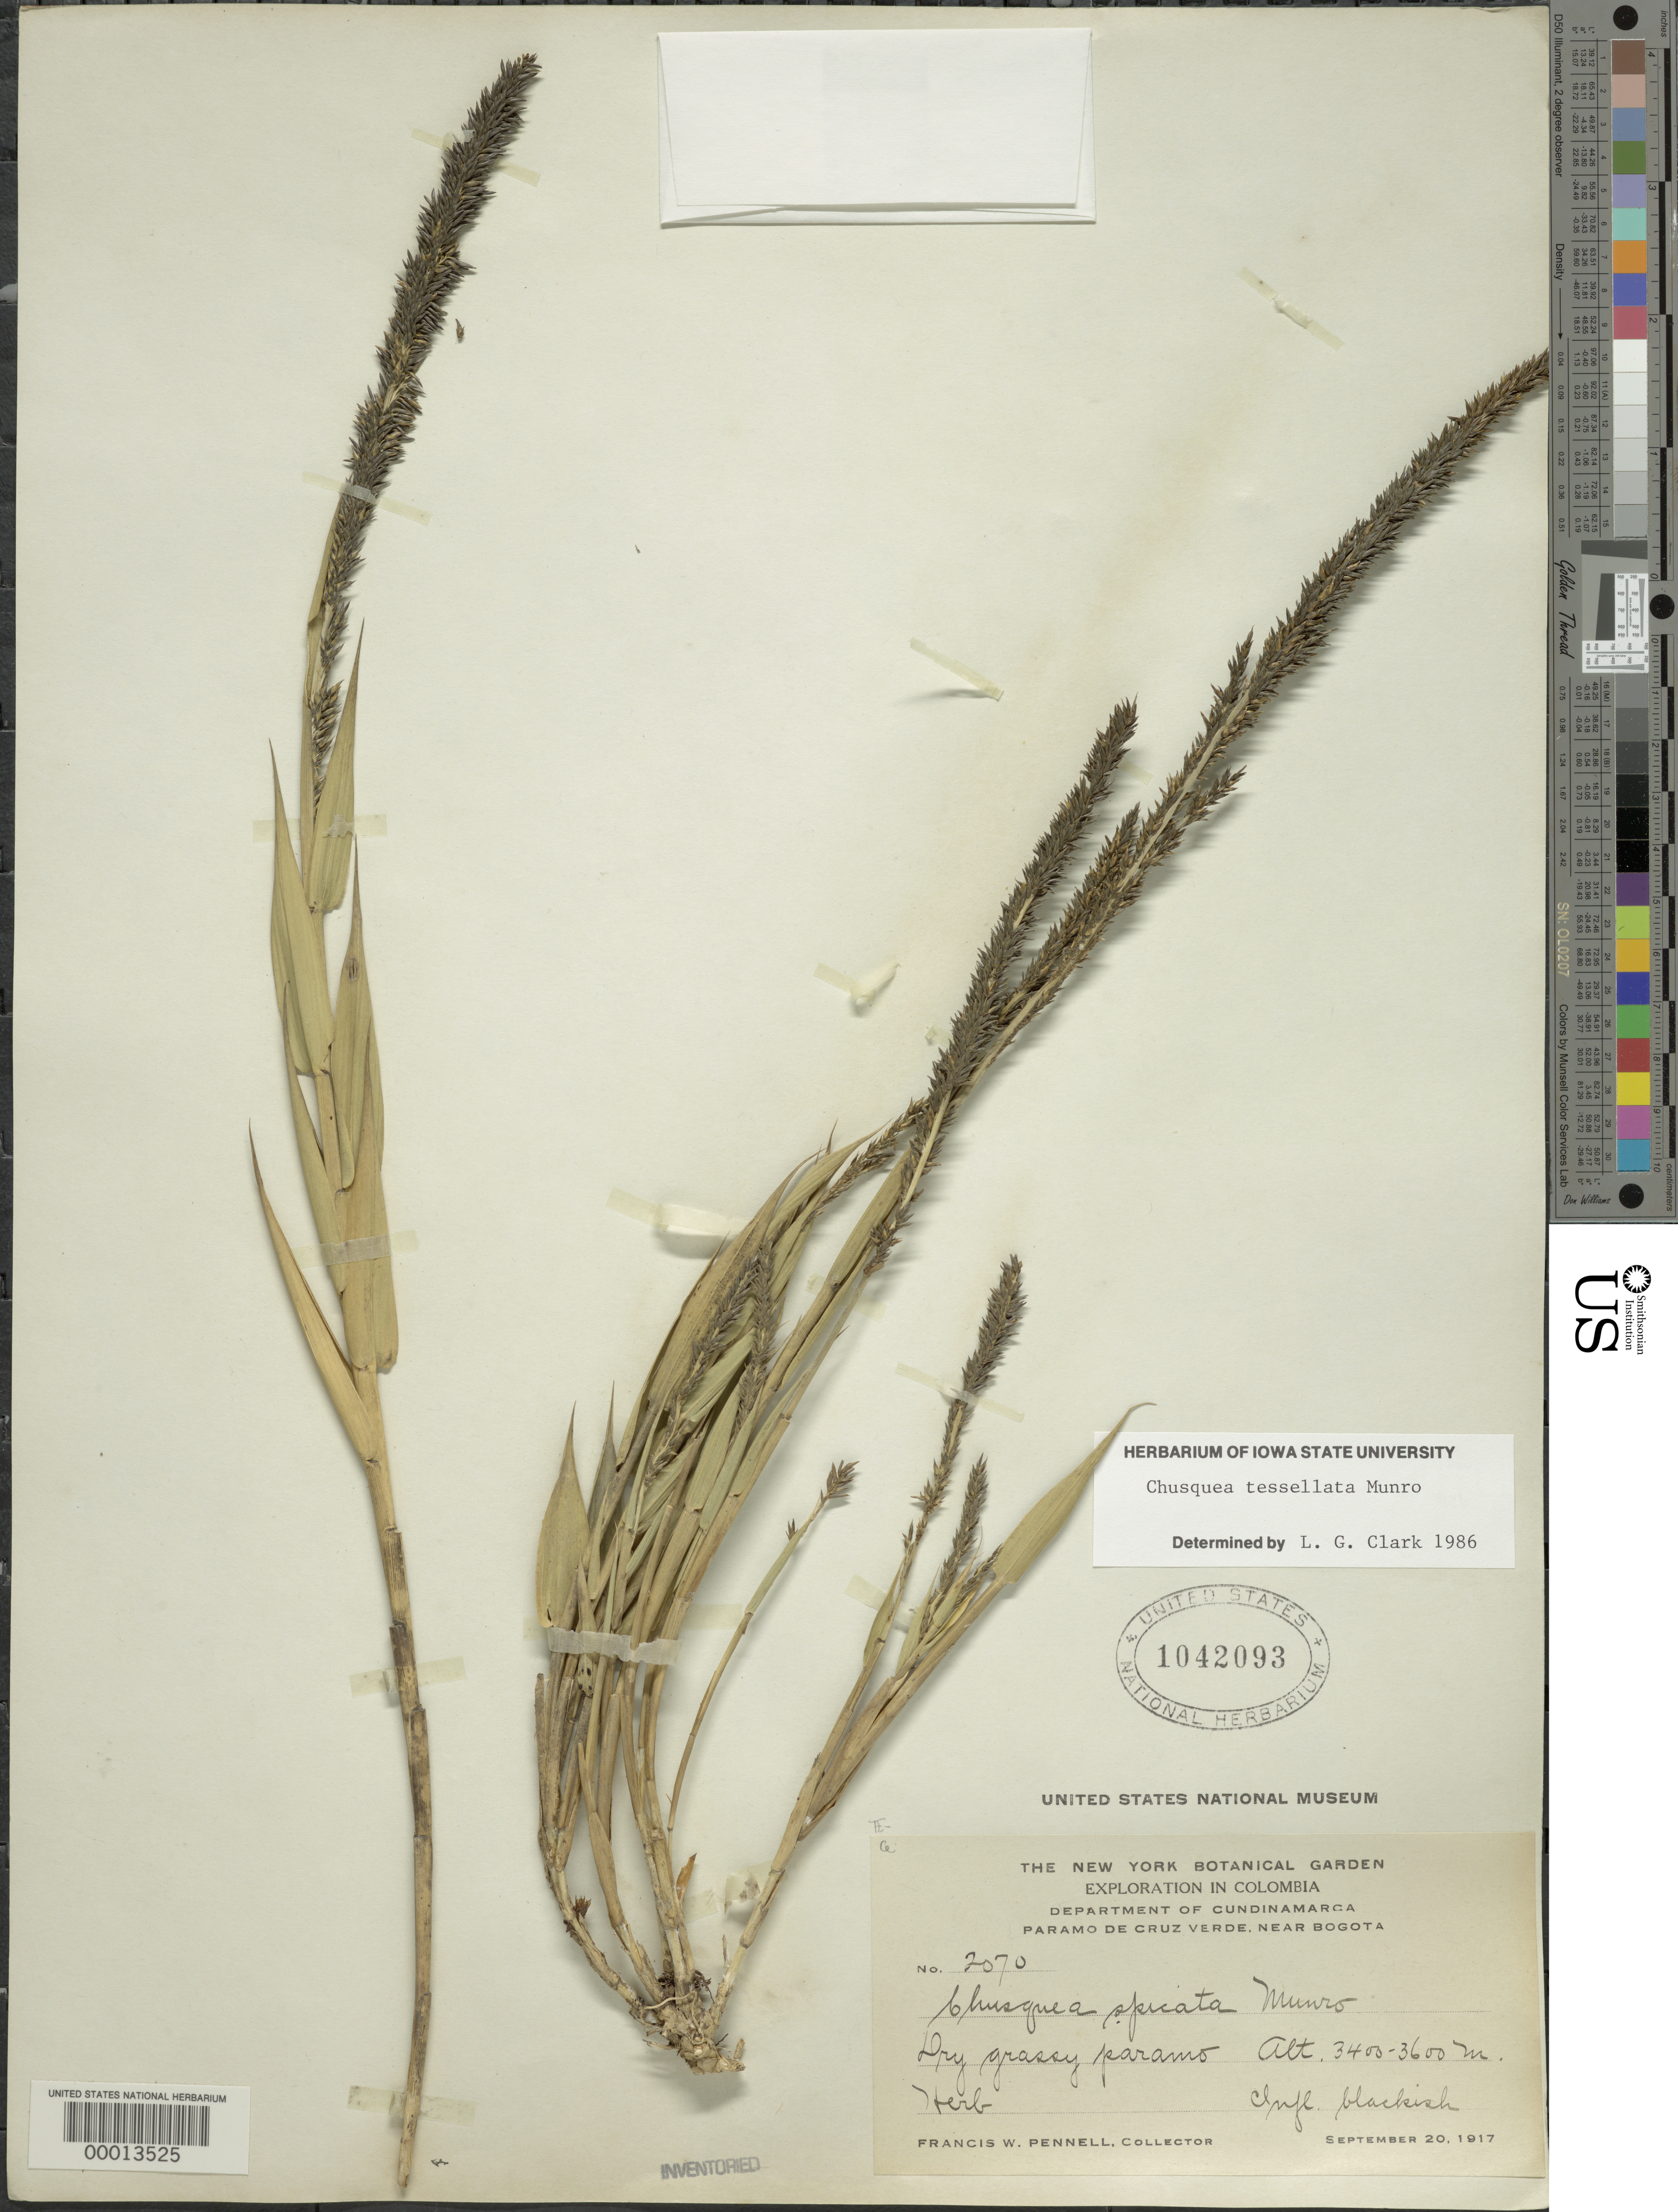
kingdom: Plantae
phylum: Tracheophyta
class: Liliopsida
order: Poales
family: Poaceae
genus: Chusquea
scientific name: Chusquea tessellata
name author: Munro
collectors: F. W. Pennell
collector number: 2070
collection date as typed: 20 Sep 1917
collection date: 1917-09-20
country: Colombia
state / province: Bogota D.C. / Cundinamarca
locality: Paramo de Cruz Verde, near Bogota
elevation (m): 3400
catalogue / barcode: US 1042093